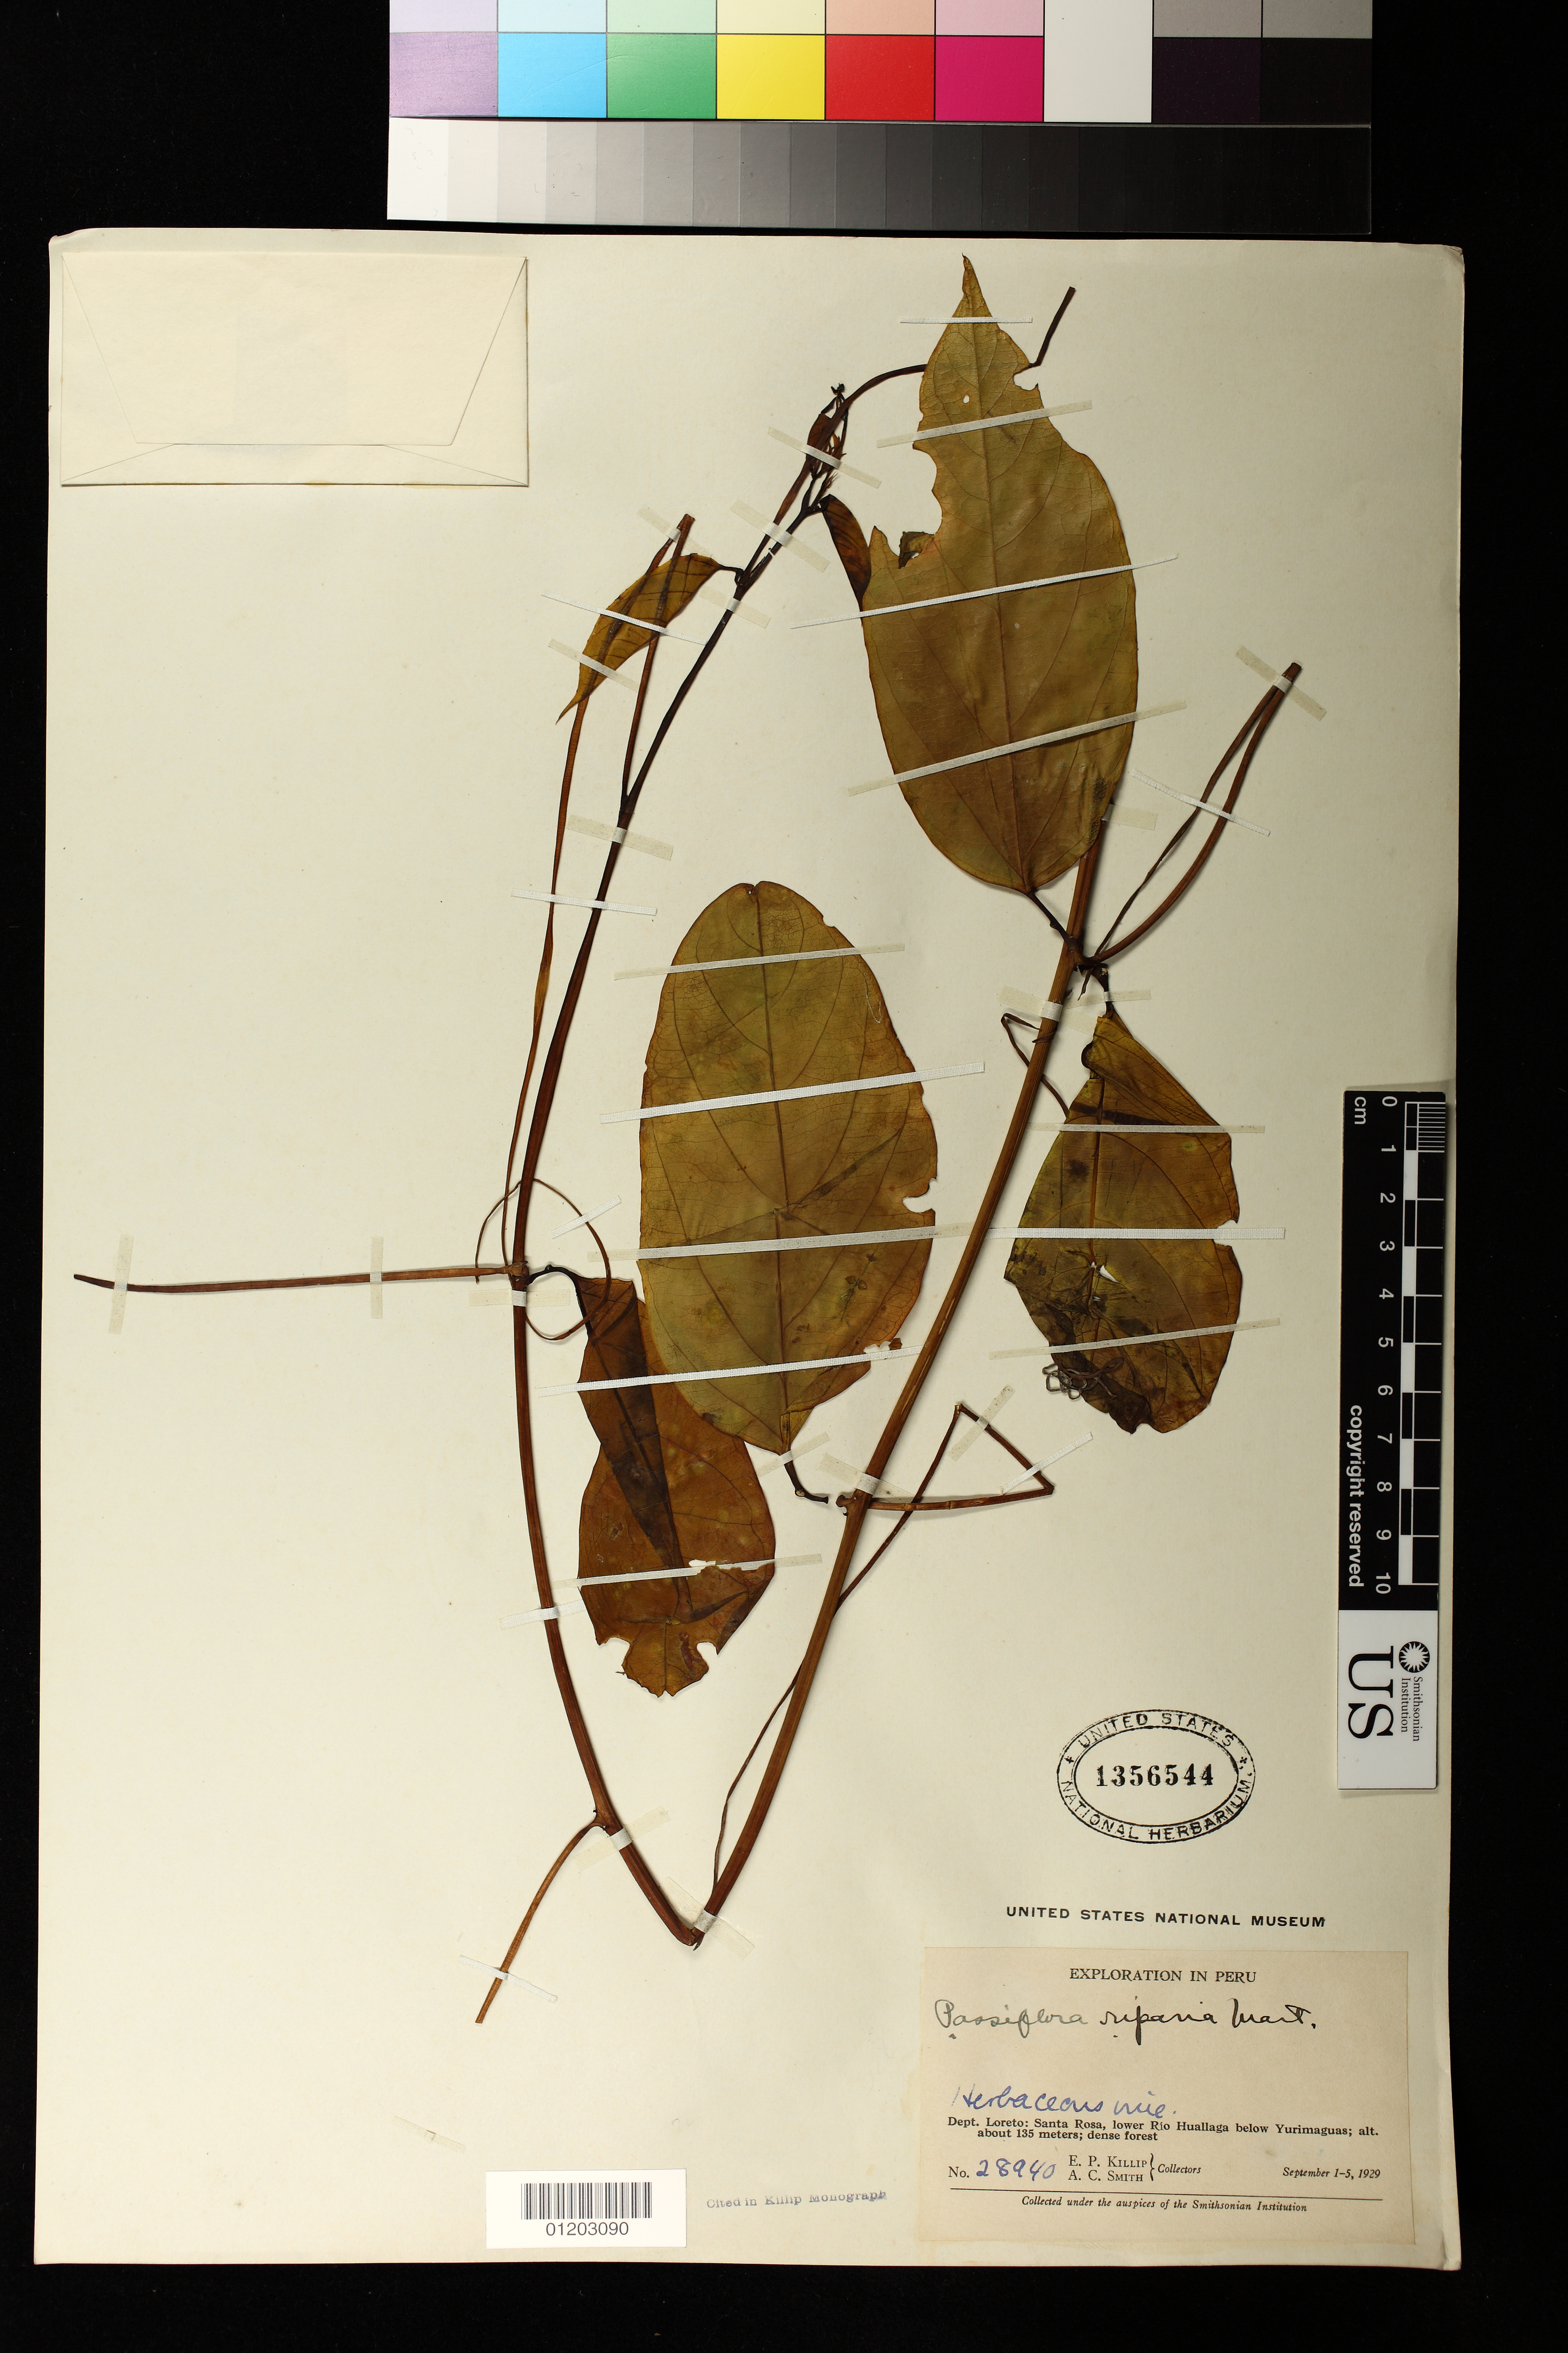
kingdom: Plantae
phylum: Tracheophyta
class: Magnoliopsida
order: Malpighiales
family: Passifloraceae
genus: Passiflora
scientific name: Passiflora riparia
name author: Mart. ex Mast.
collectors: E. P. Killip & A. C. Smith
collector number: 28940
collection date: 1929-09-01/1929-09-05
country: Peru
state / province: Loreto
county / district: Alto Amazonas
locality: lower Rio Huallaga below Yurimaguas; dense forest. Santa Rosa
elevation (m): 135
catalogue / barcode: US 1356544